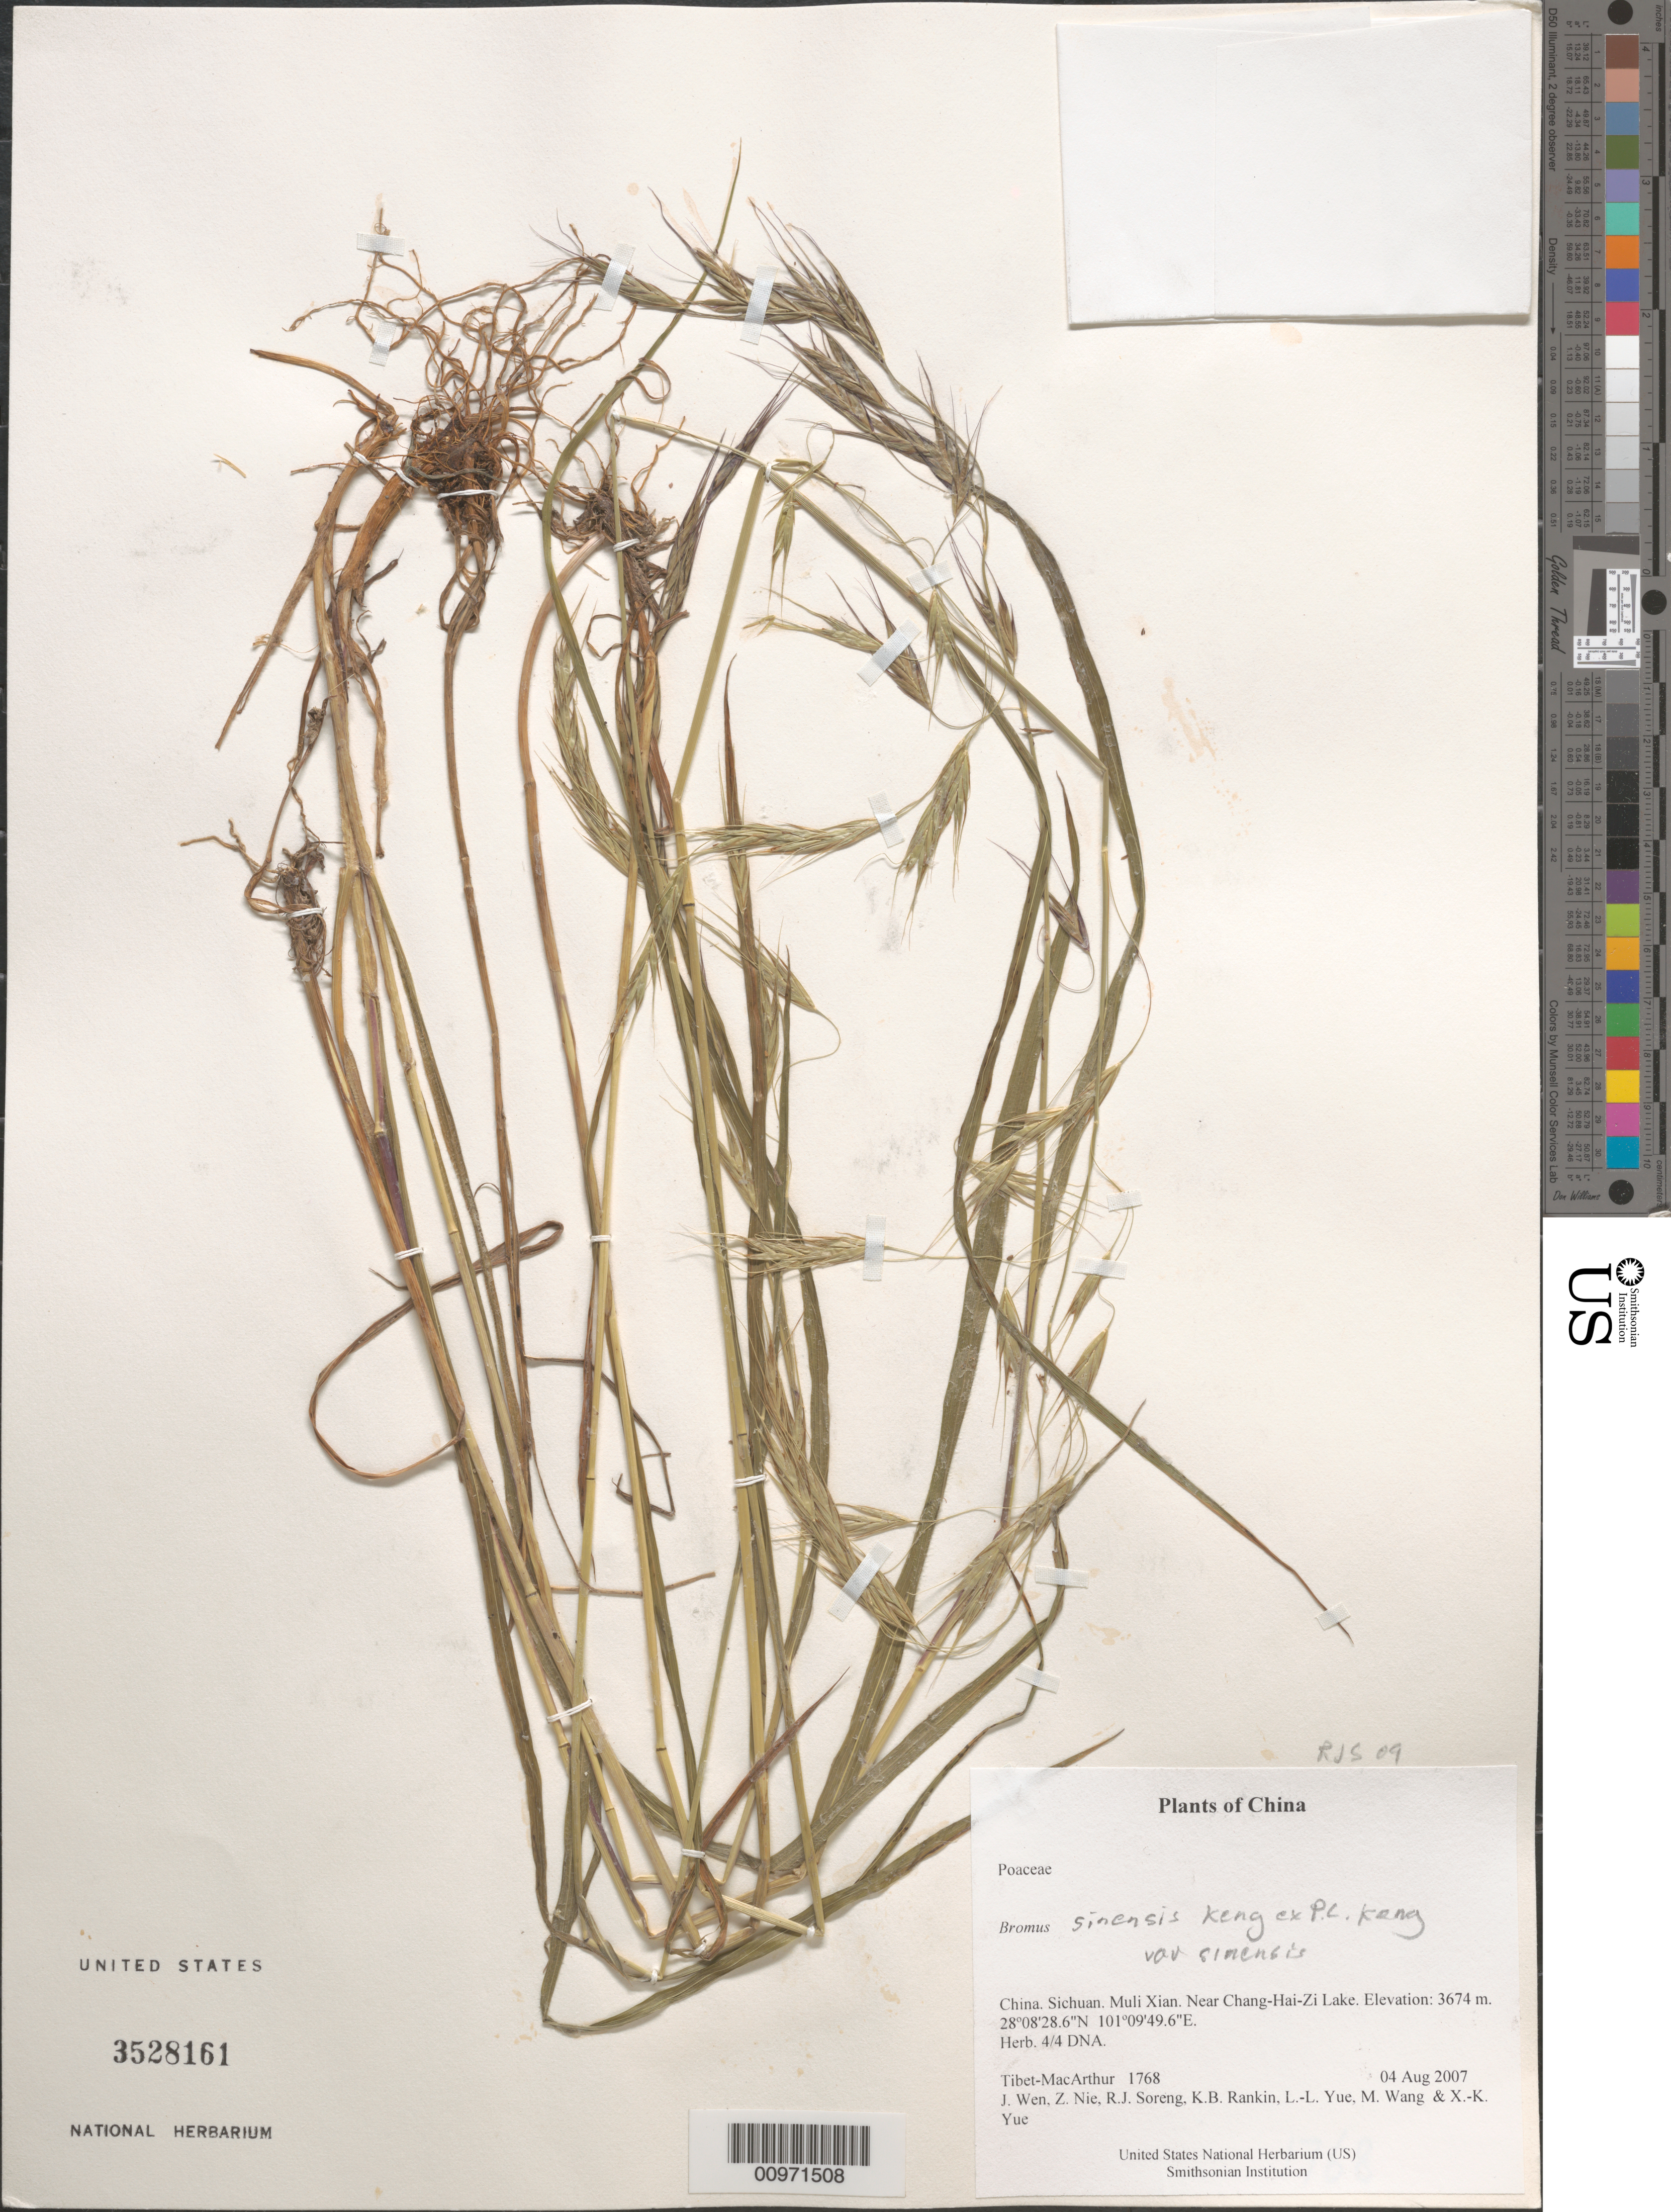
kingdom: Plantae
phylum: Tracheophyta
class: Liliopsida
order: Poales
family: Poaceae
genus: Bromus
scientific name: Bromus sinensis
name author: Keng ex Keng f.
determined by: Soreng, Robert J., Research Associate (BOT), Smithsonian Institution - National Museum of Natural History (UNITED STATES)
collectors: Tibet-MacArthur, J. Wen, Z. Nie, R. J. Soreng, K. Rankin, L. Yue, M. Wang & X. Yue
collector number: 1768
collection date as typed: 04 Aug 2007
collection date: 2007-08-04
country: China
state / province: Sichuan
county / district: Muli Xian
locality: Near Chang-Hai-Zi Lake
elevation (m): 3674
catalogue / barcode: US 3528161